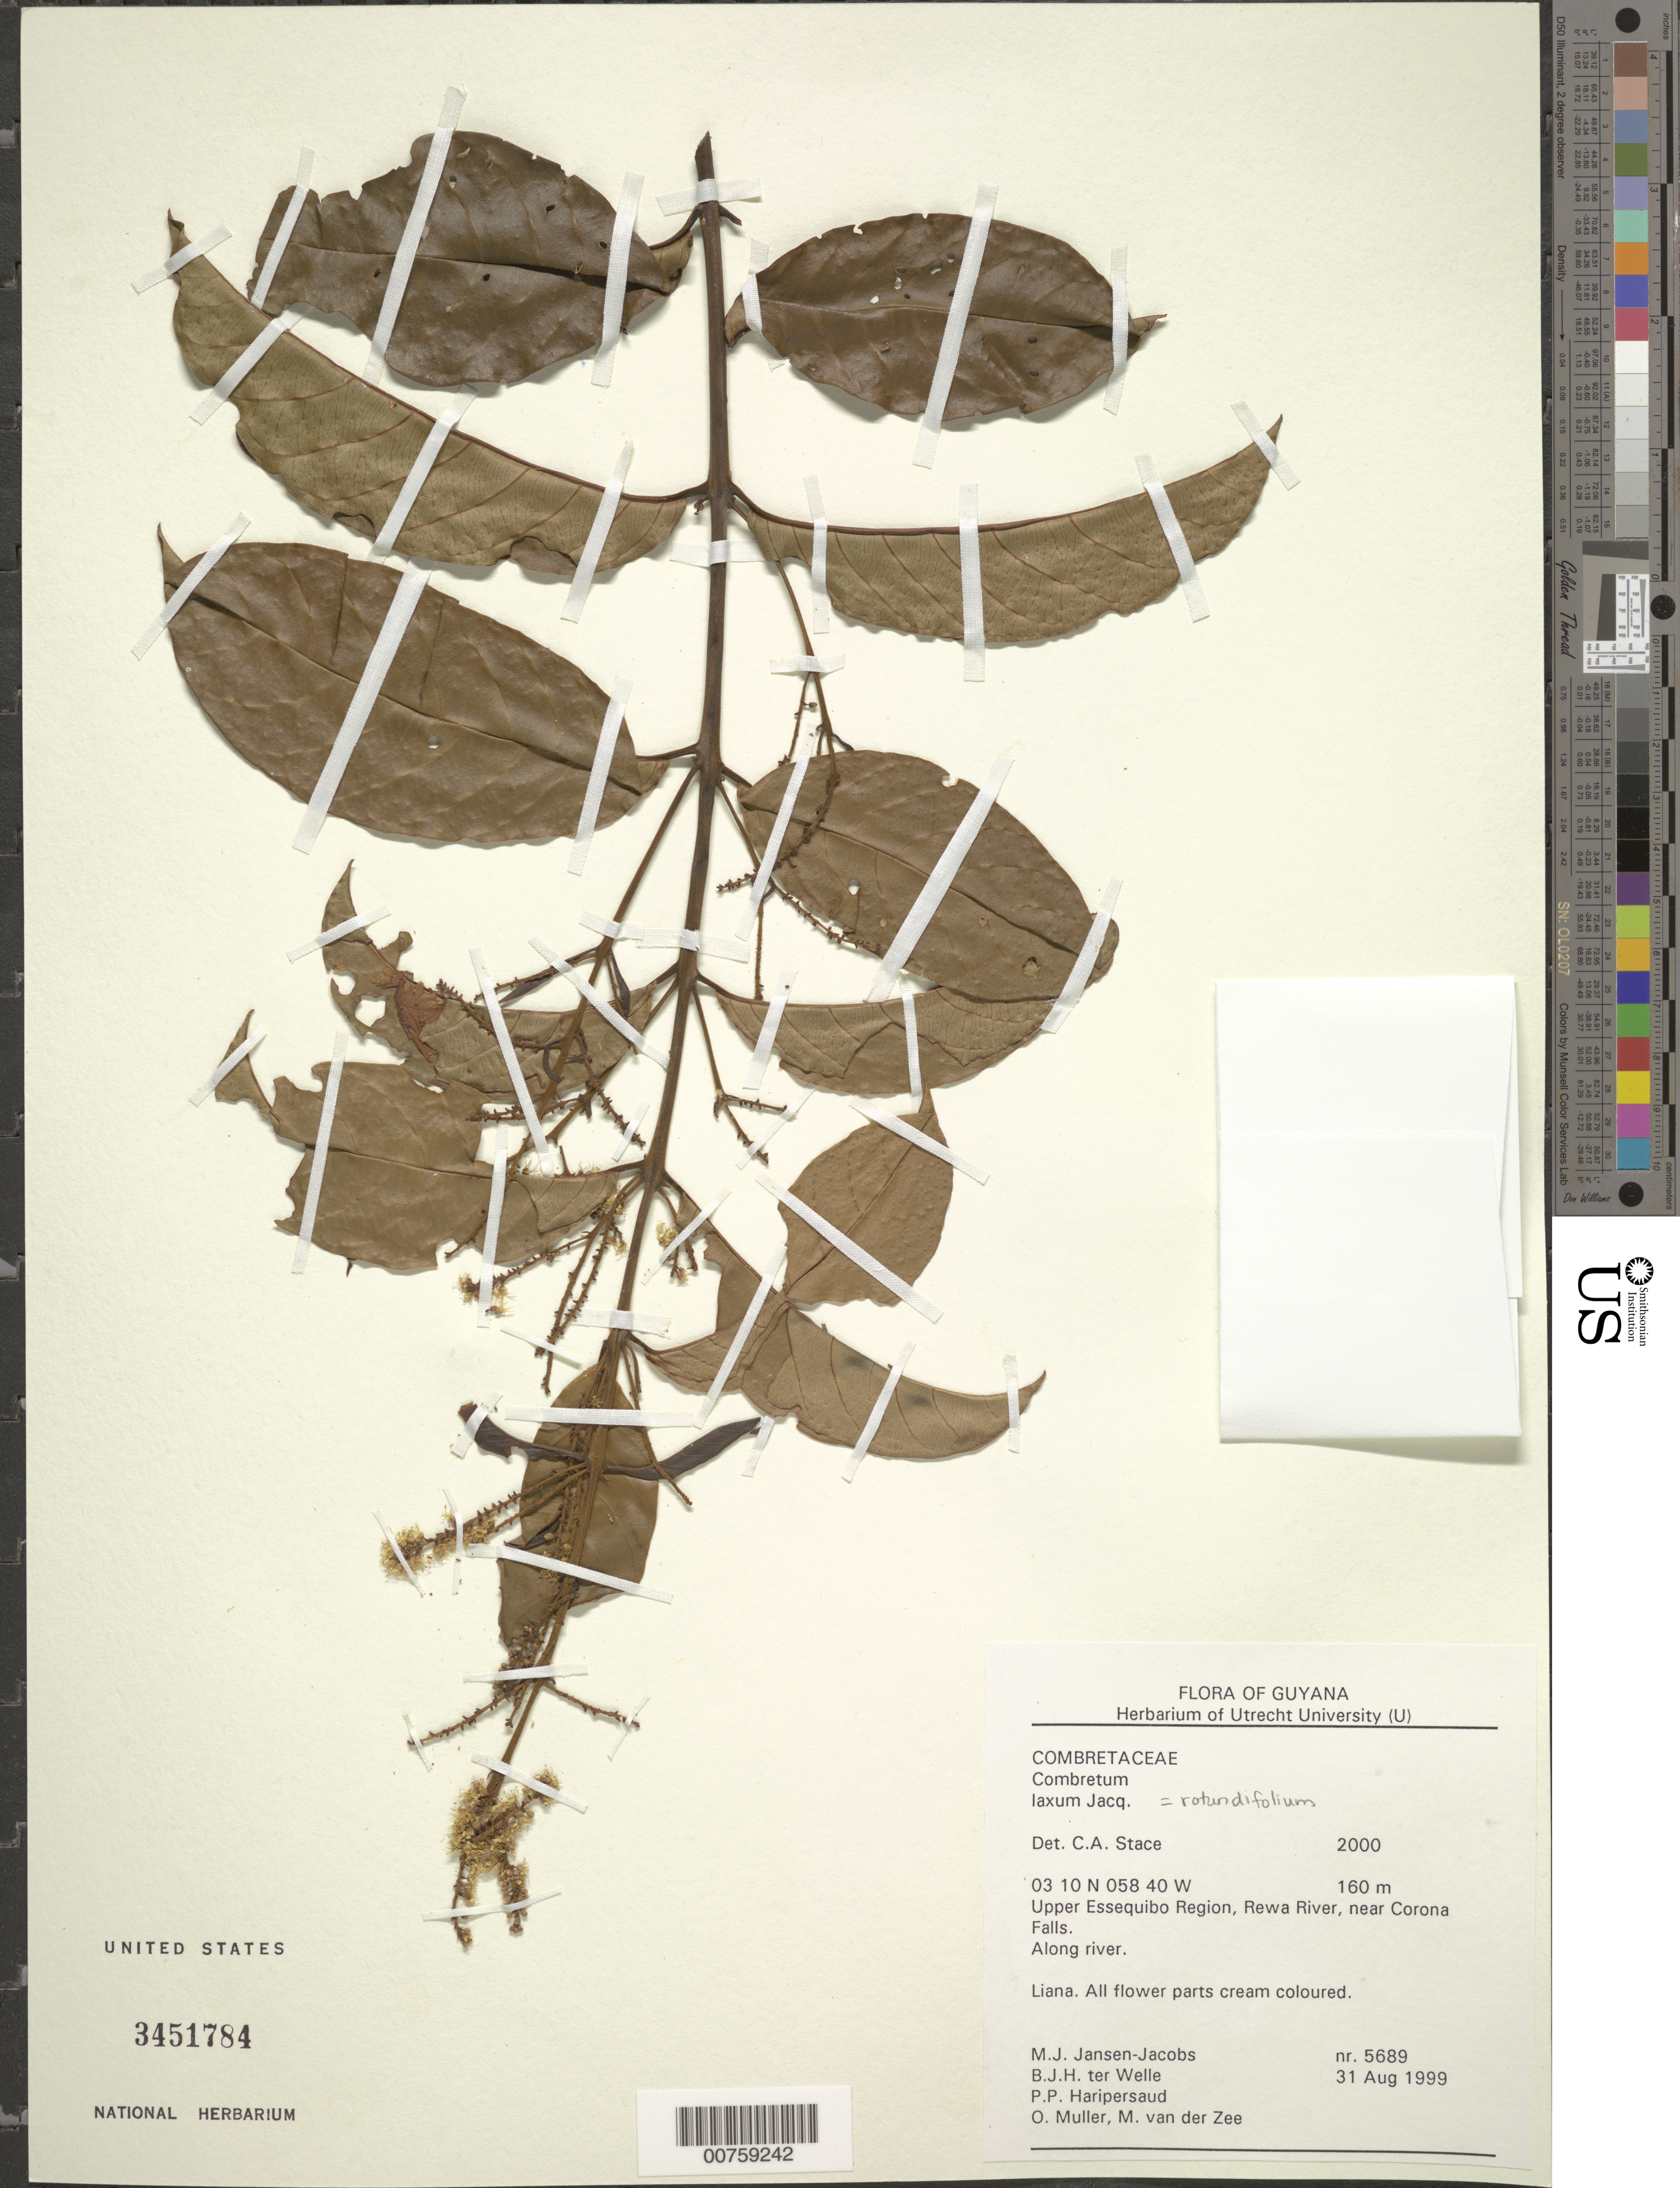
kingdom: Plantae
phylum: Tracheophyta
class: Magnoliopsida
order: Myrtales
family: Combretaceae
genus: Combretum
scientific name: Combretum laxum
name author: Jacq.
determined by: Stace, C. A.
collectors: M. J. Jansen-Jacobs, B. Welle, P. Haripersaud, O. Muller & M. van der Zee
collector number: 5689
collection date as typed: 31-Aug-99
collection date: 1999-08-31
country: Guyana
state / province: U. Takutu-U. Essequibo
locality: Rewa River, near Corona Falls, Upper Essequibo Region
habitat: Along river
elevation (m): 160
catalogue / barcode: US 3451784